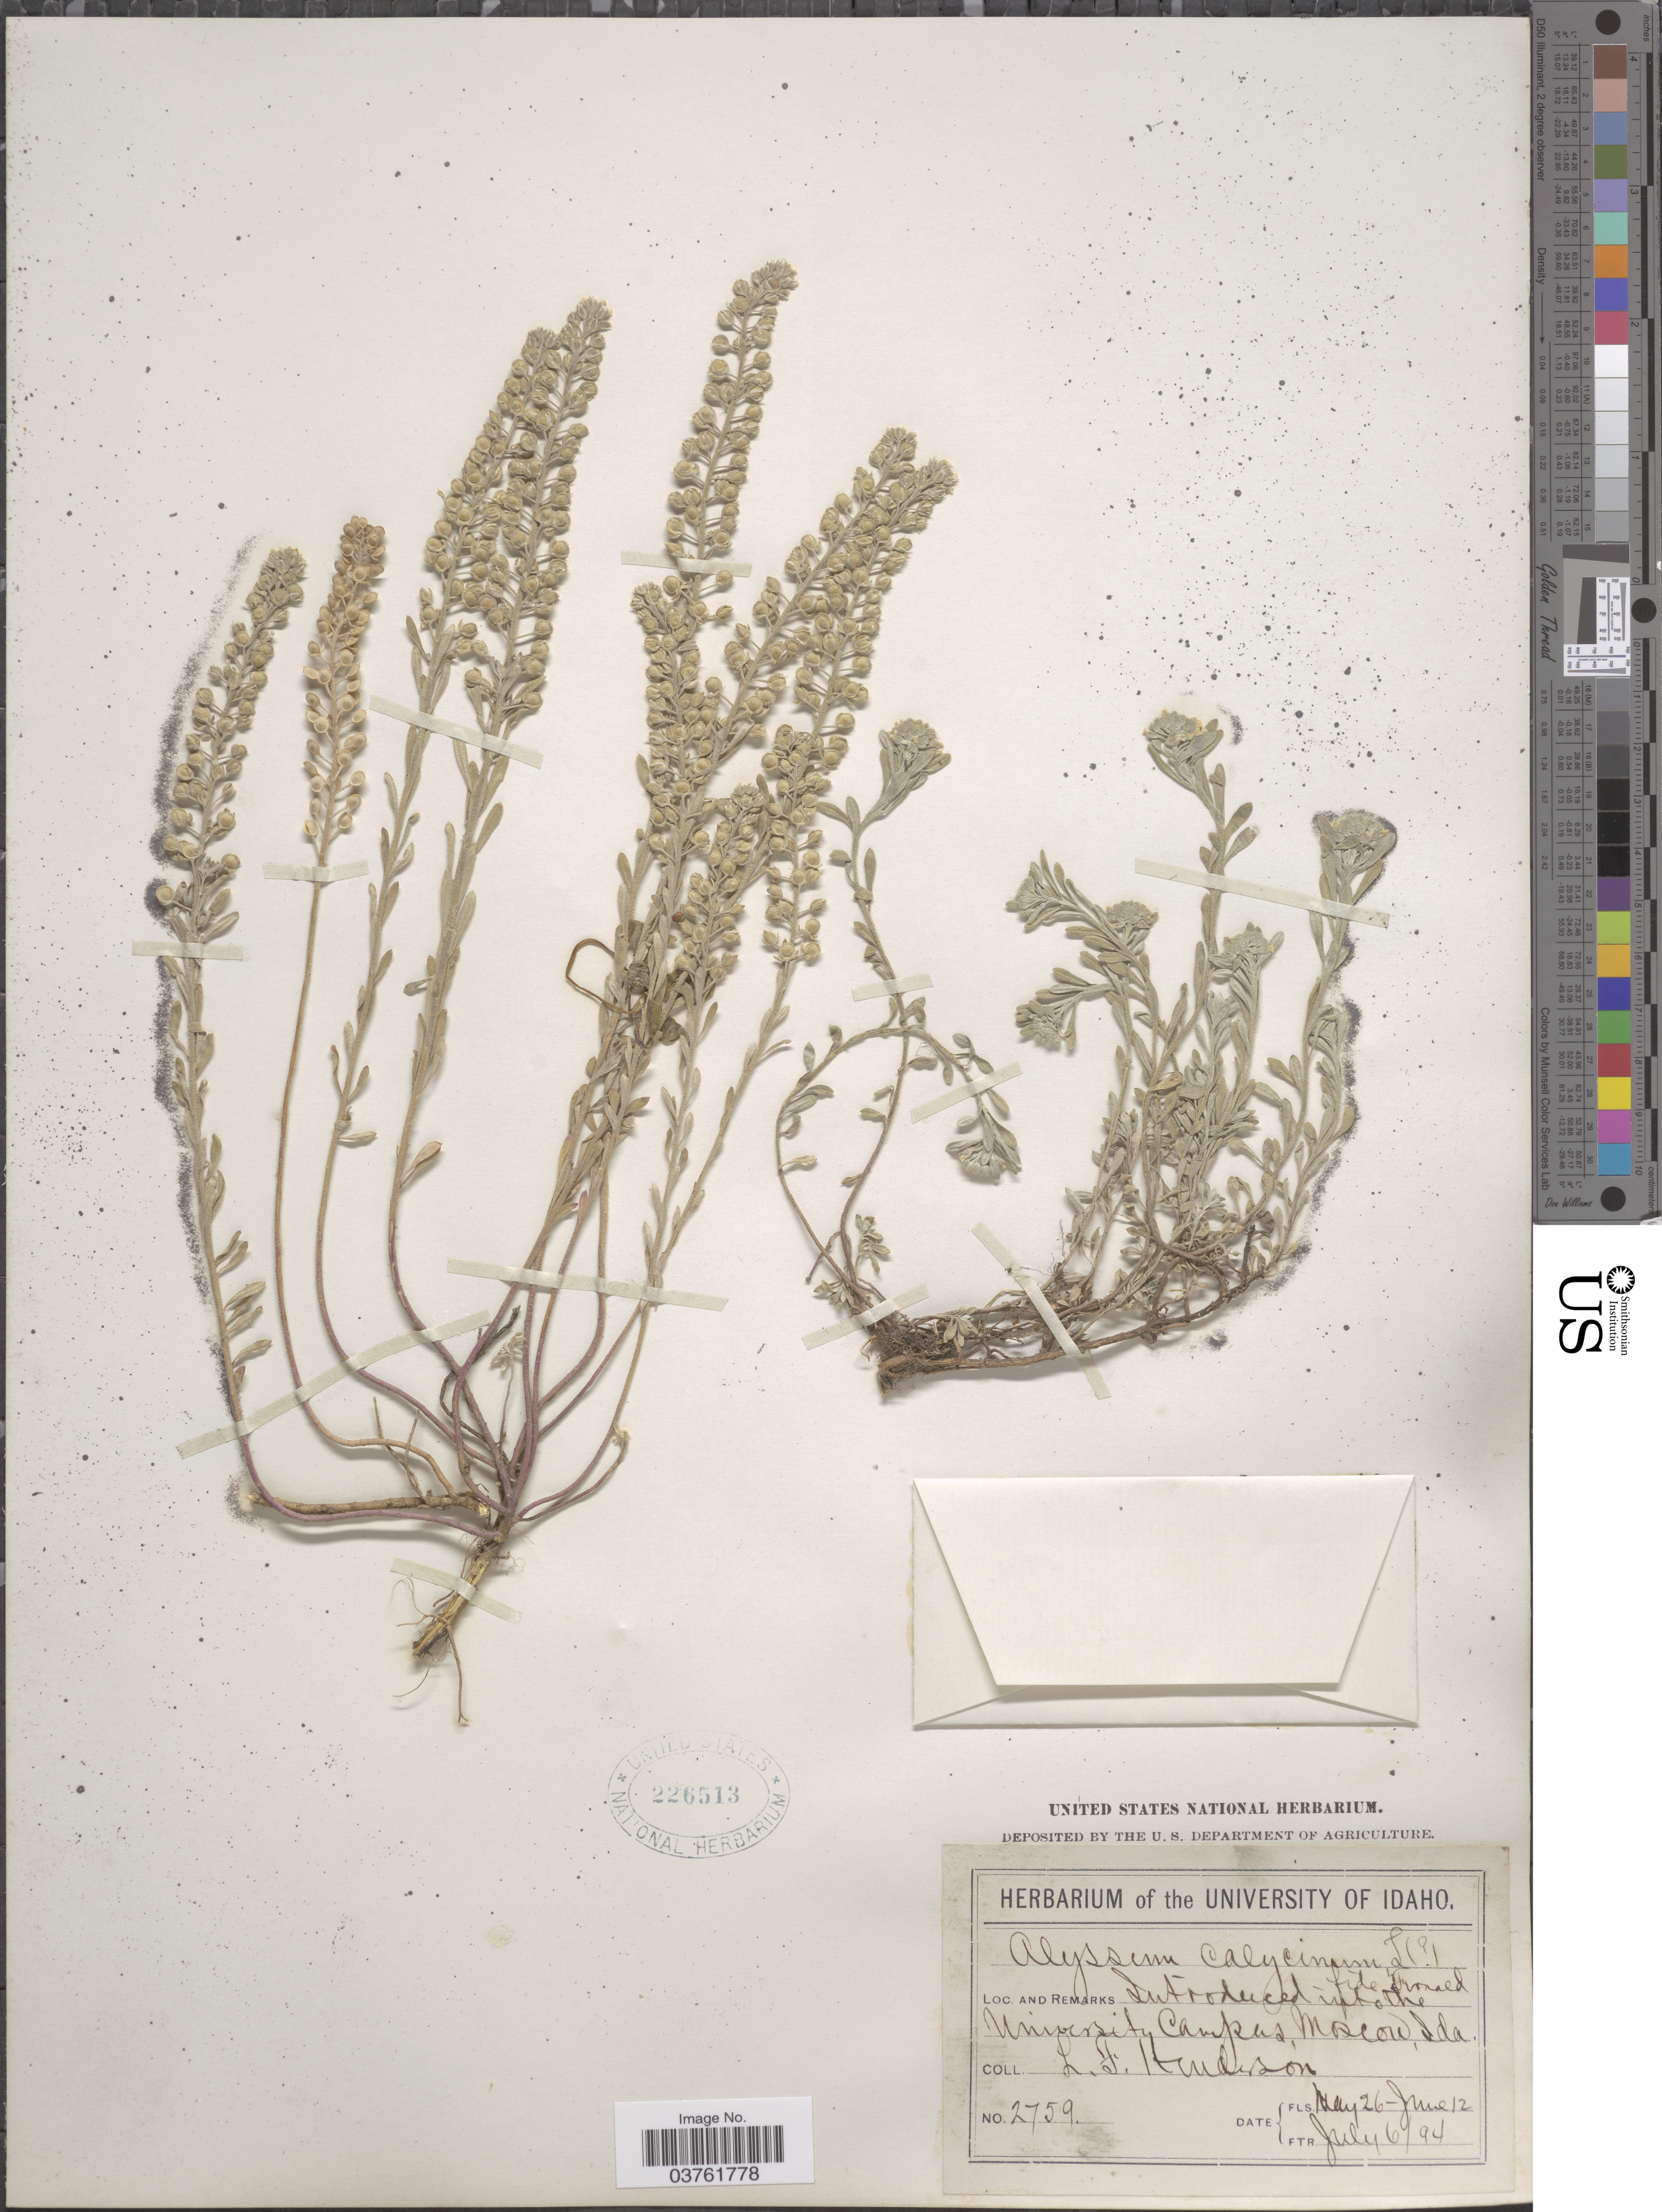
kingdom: Plantae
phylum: Tracheophyta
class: Magnoliopsida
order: Brassicales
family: Brassicaceae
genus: Alyssum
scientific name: Alyssum alyssoides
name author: (L.) L.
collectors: L. Henderson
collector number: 2759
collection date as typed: Transcribed d/m/y: 26/5/94 to 6/7/94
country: United States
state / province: Idaho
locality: University Campus, Moscow.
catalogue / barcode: US 226513